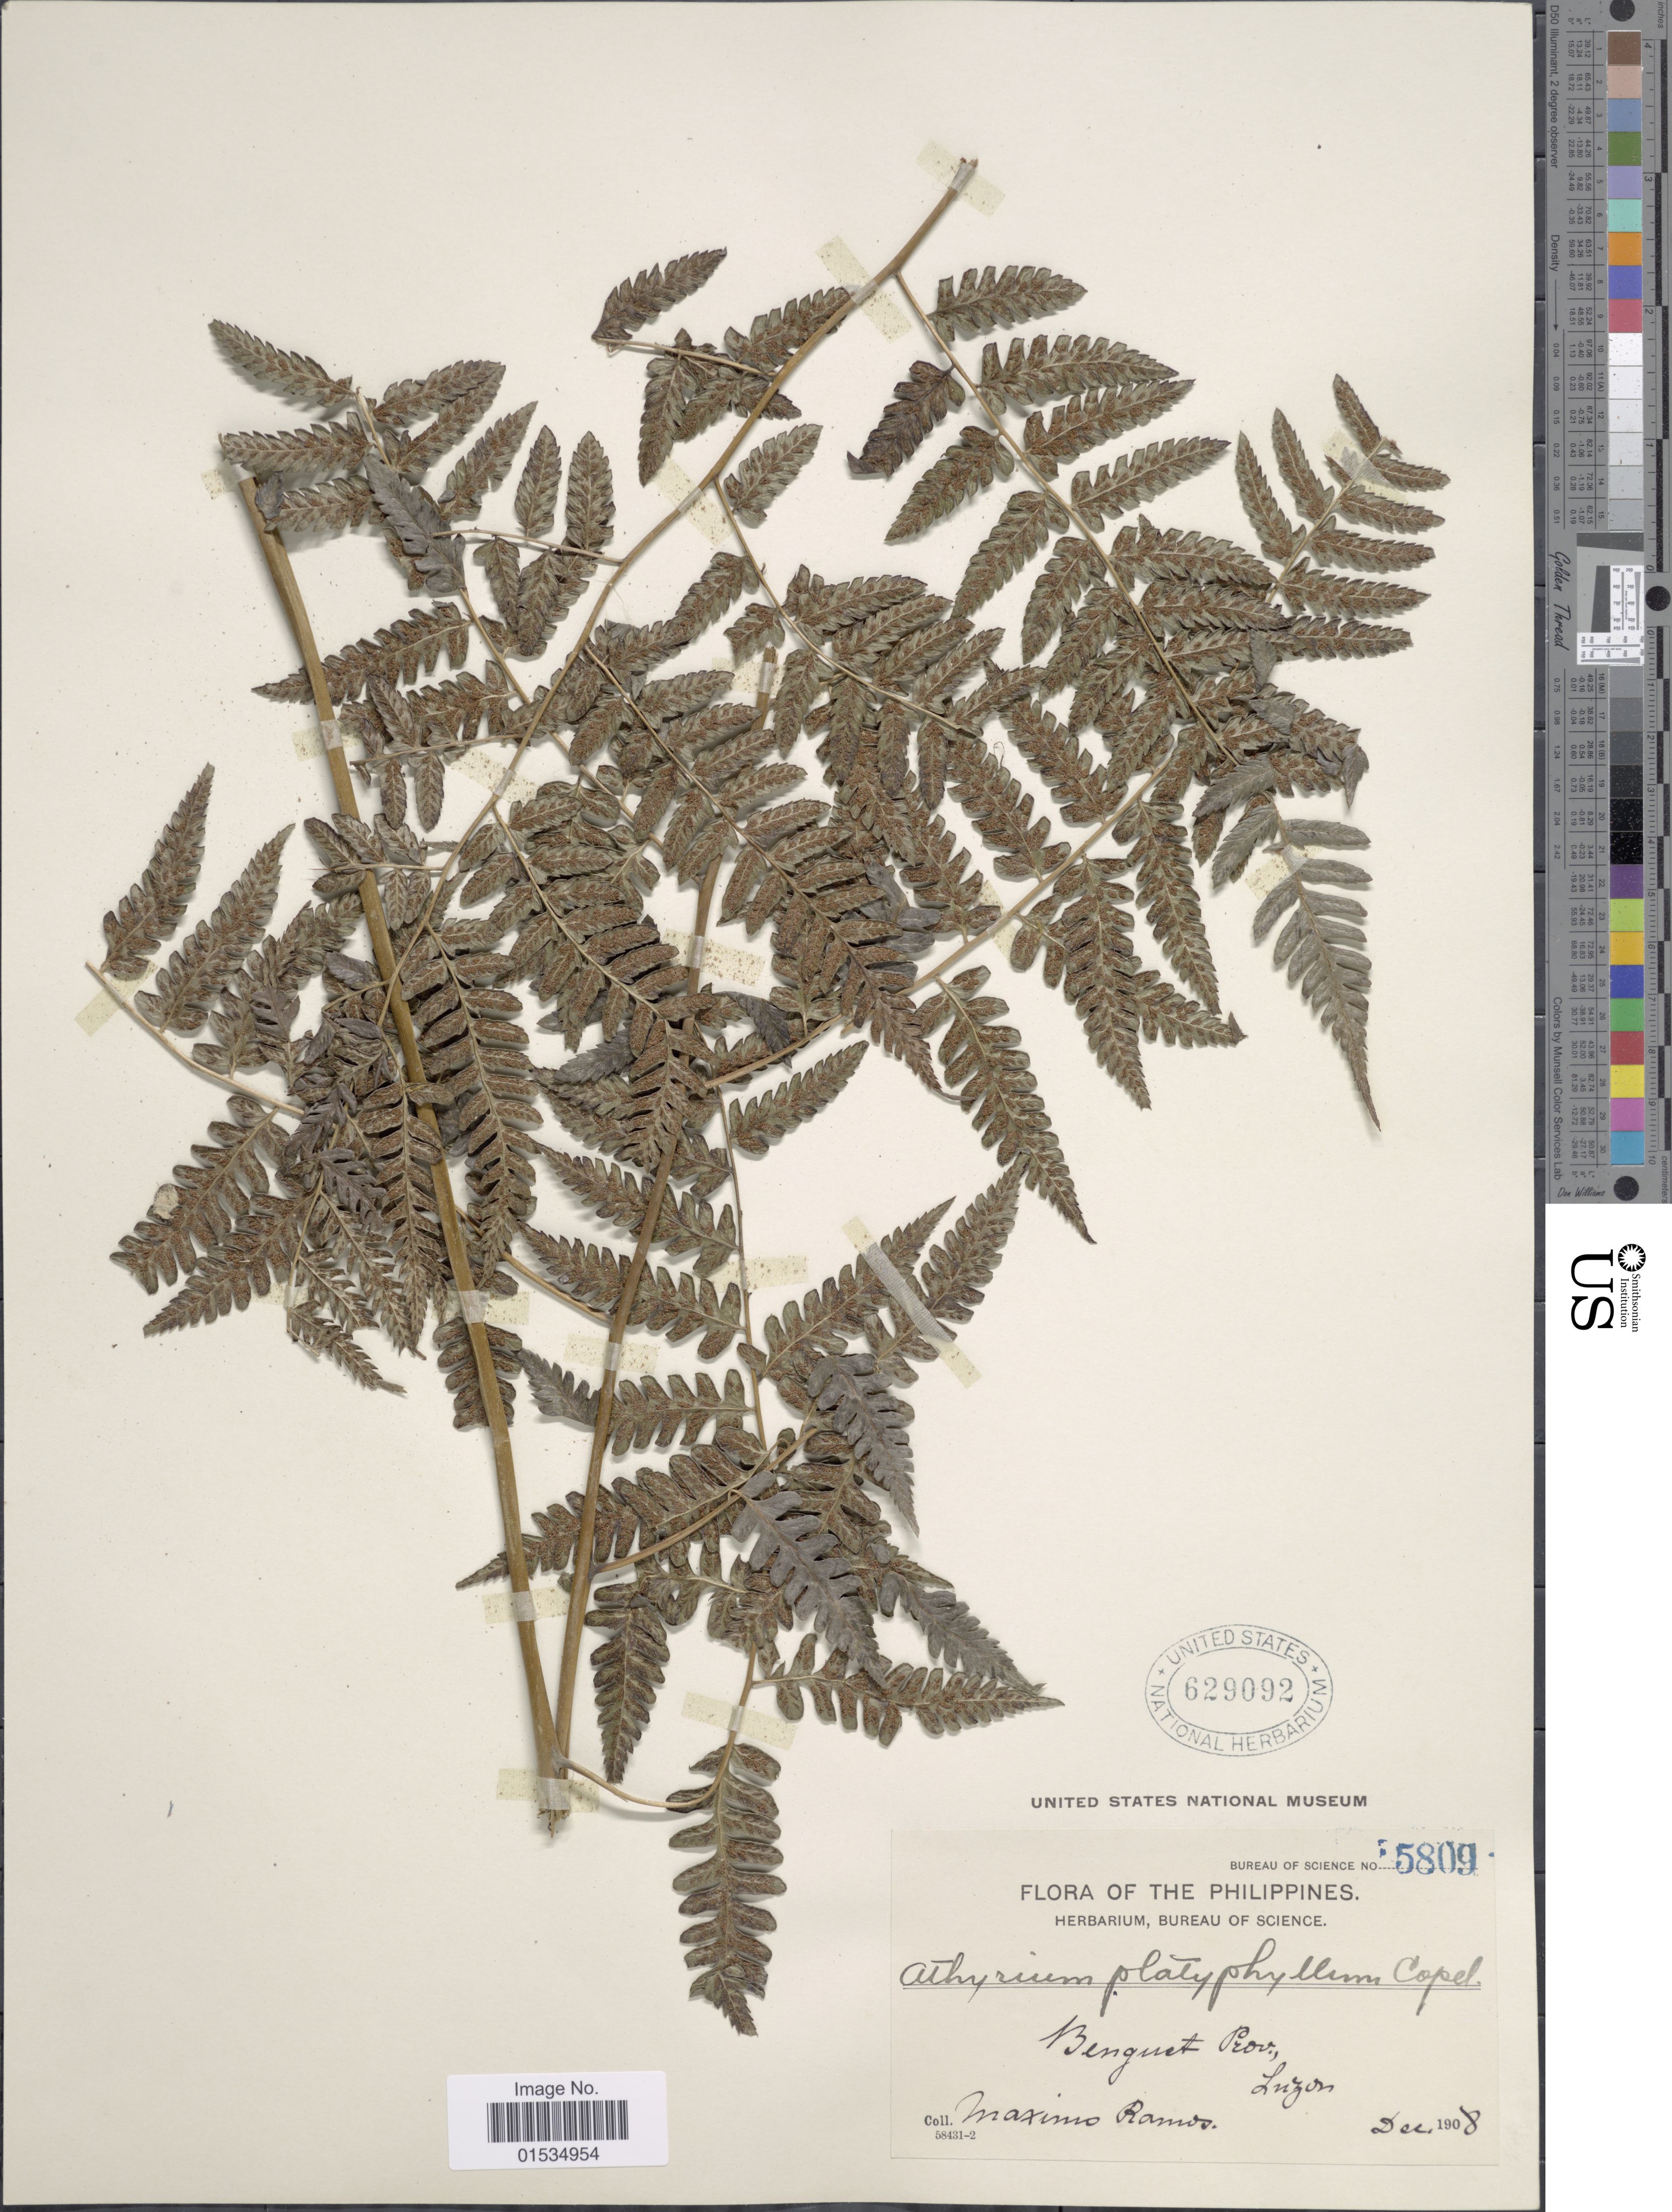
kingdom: Plantae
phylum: Tracheophyta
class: Polypodiopsida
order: Polypodiales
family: Athyriaceae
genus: Diplazium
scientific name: Diplazium griffithii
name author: (T. Moore) Diels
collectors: M. Ramos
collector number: Bureau of Science 5809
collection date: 1908-12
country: Philippines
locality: Benguet Prov., Luzon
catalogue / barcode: US 629092